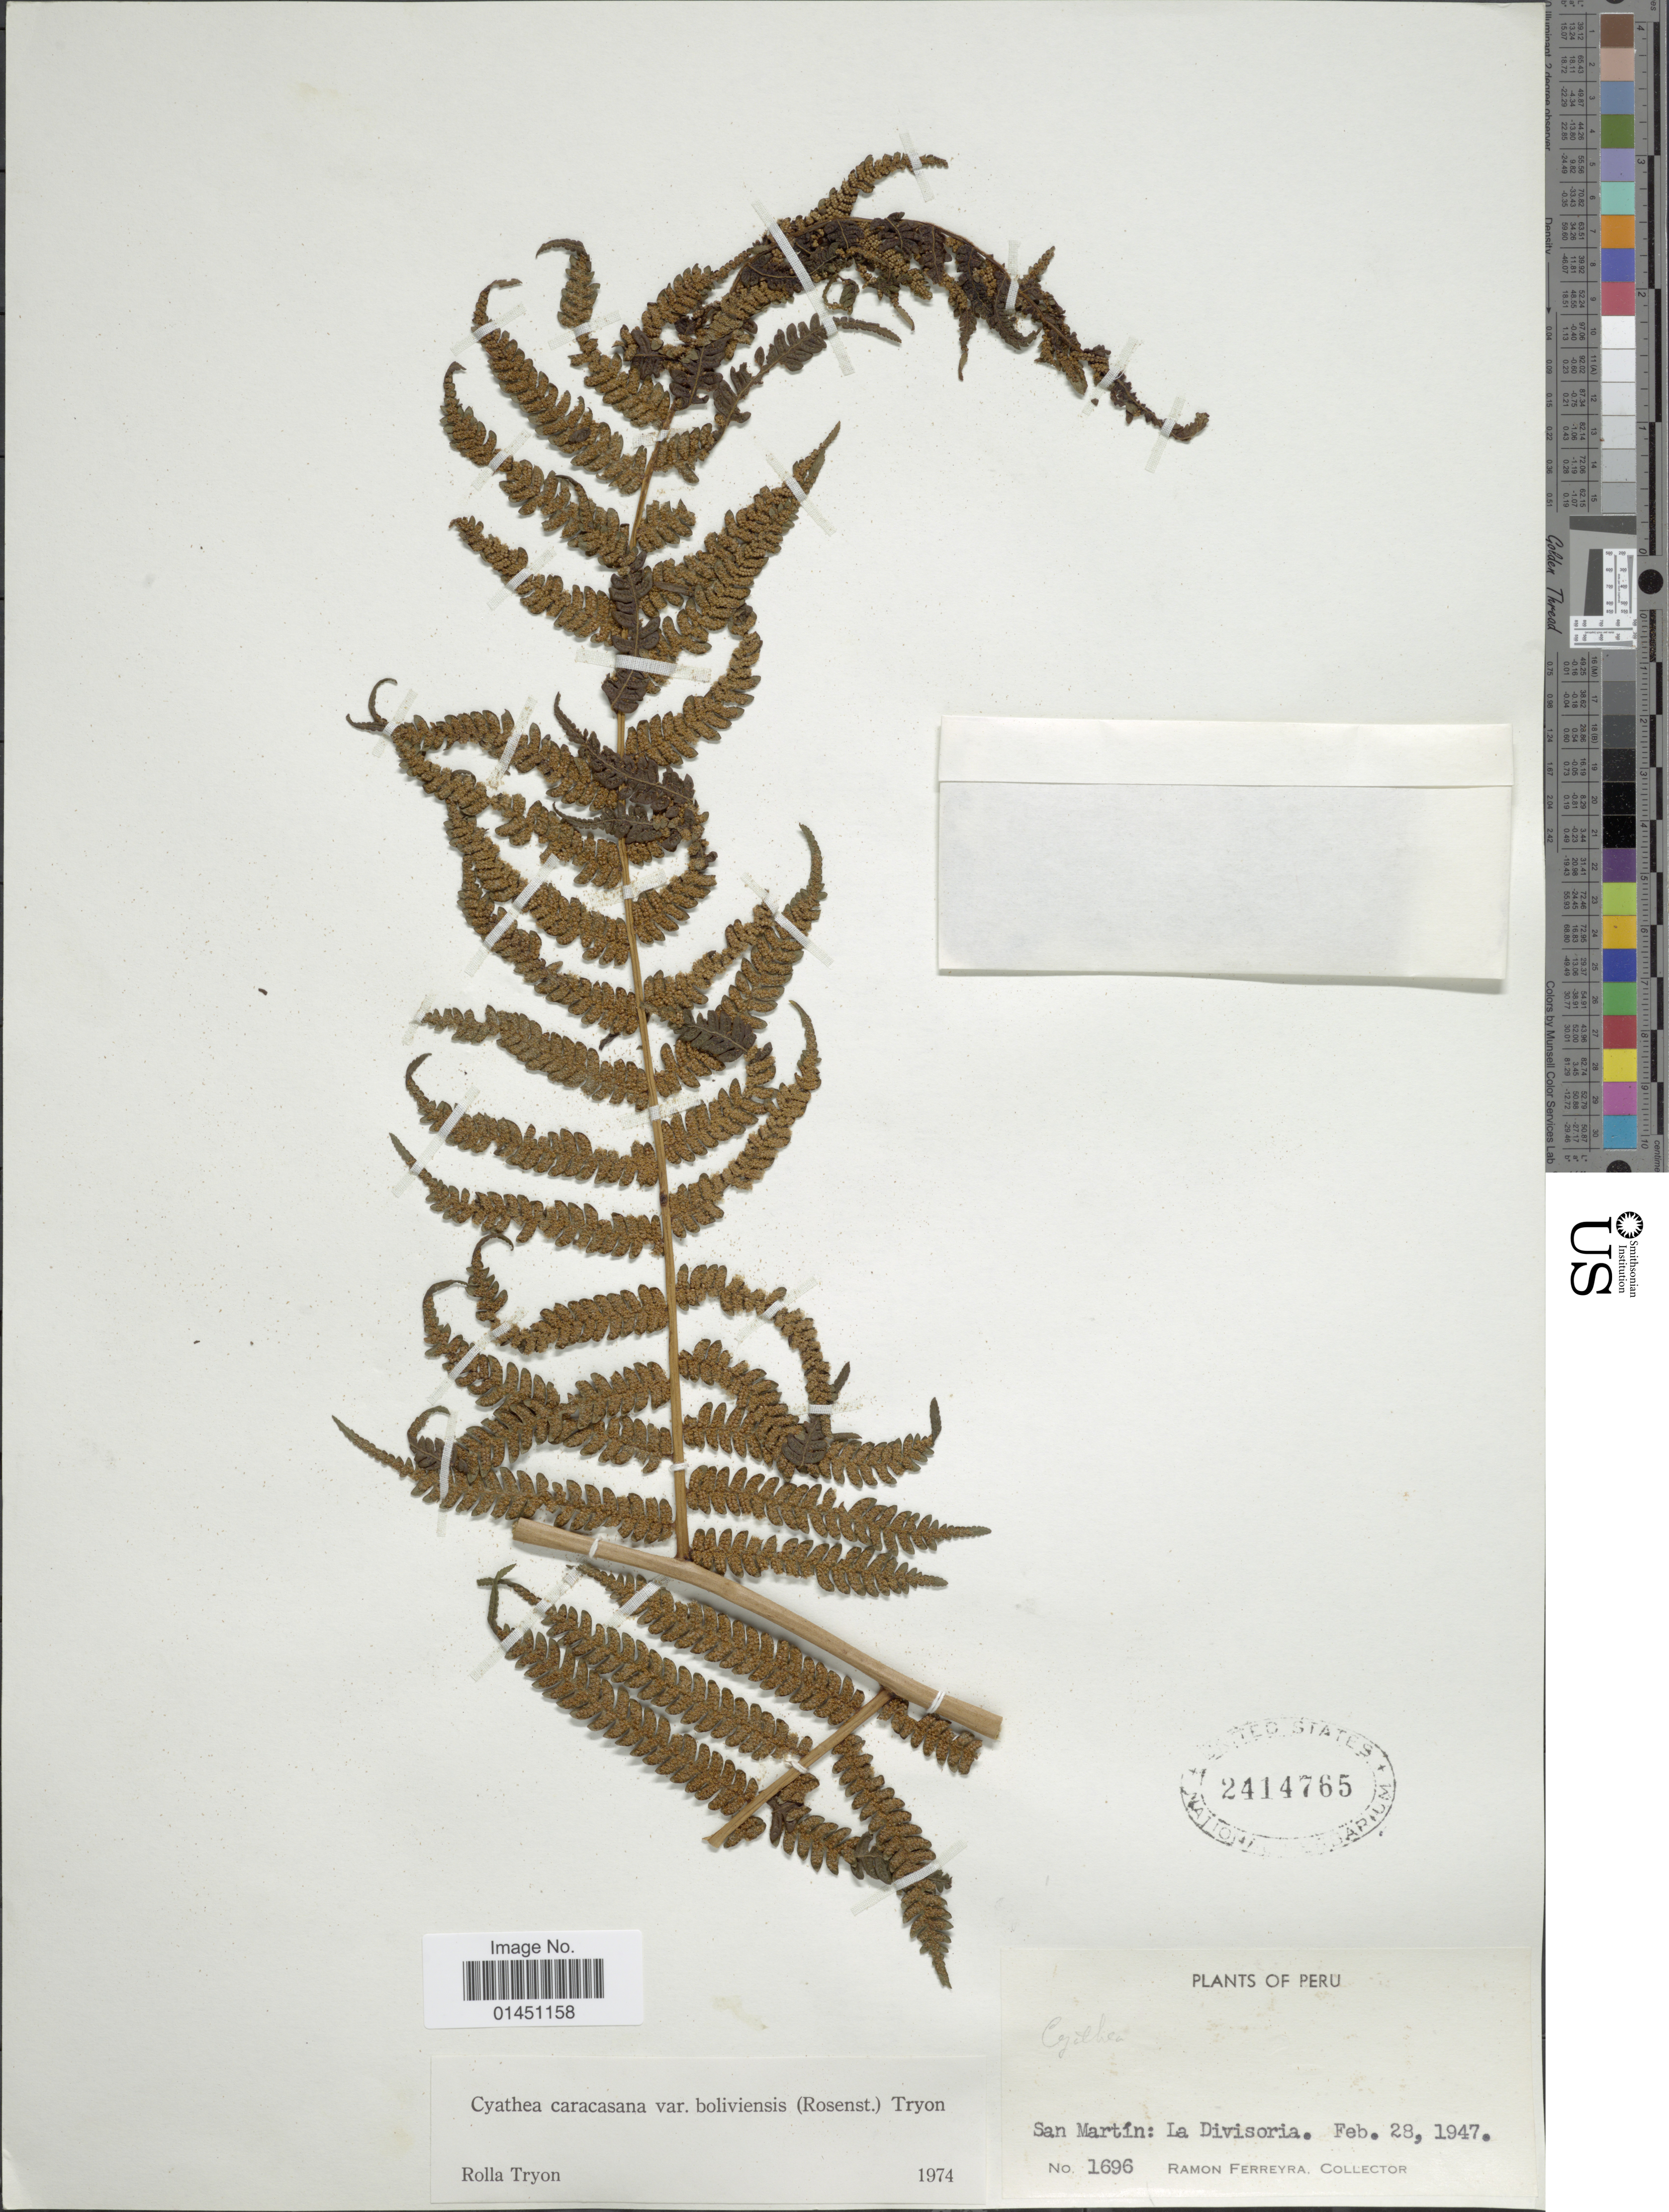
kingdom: Plantae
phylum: Tracheophyta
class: Polypodiopsida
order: Cyatheales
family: Cyatheaceae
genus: Cyathea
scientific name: Cyathea caracasana var. boliviensis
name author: (Rosenst.) R.M. Tryon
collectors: R. A. Ferreyra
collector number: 1696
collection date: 1947-02-28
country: Peru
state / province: San Martín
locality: La Divisoria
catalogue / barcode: US 2414765